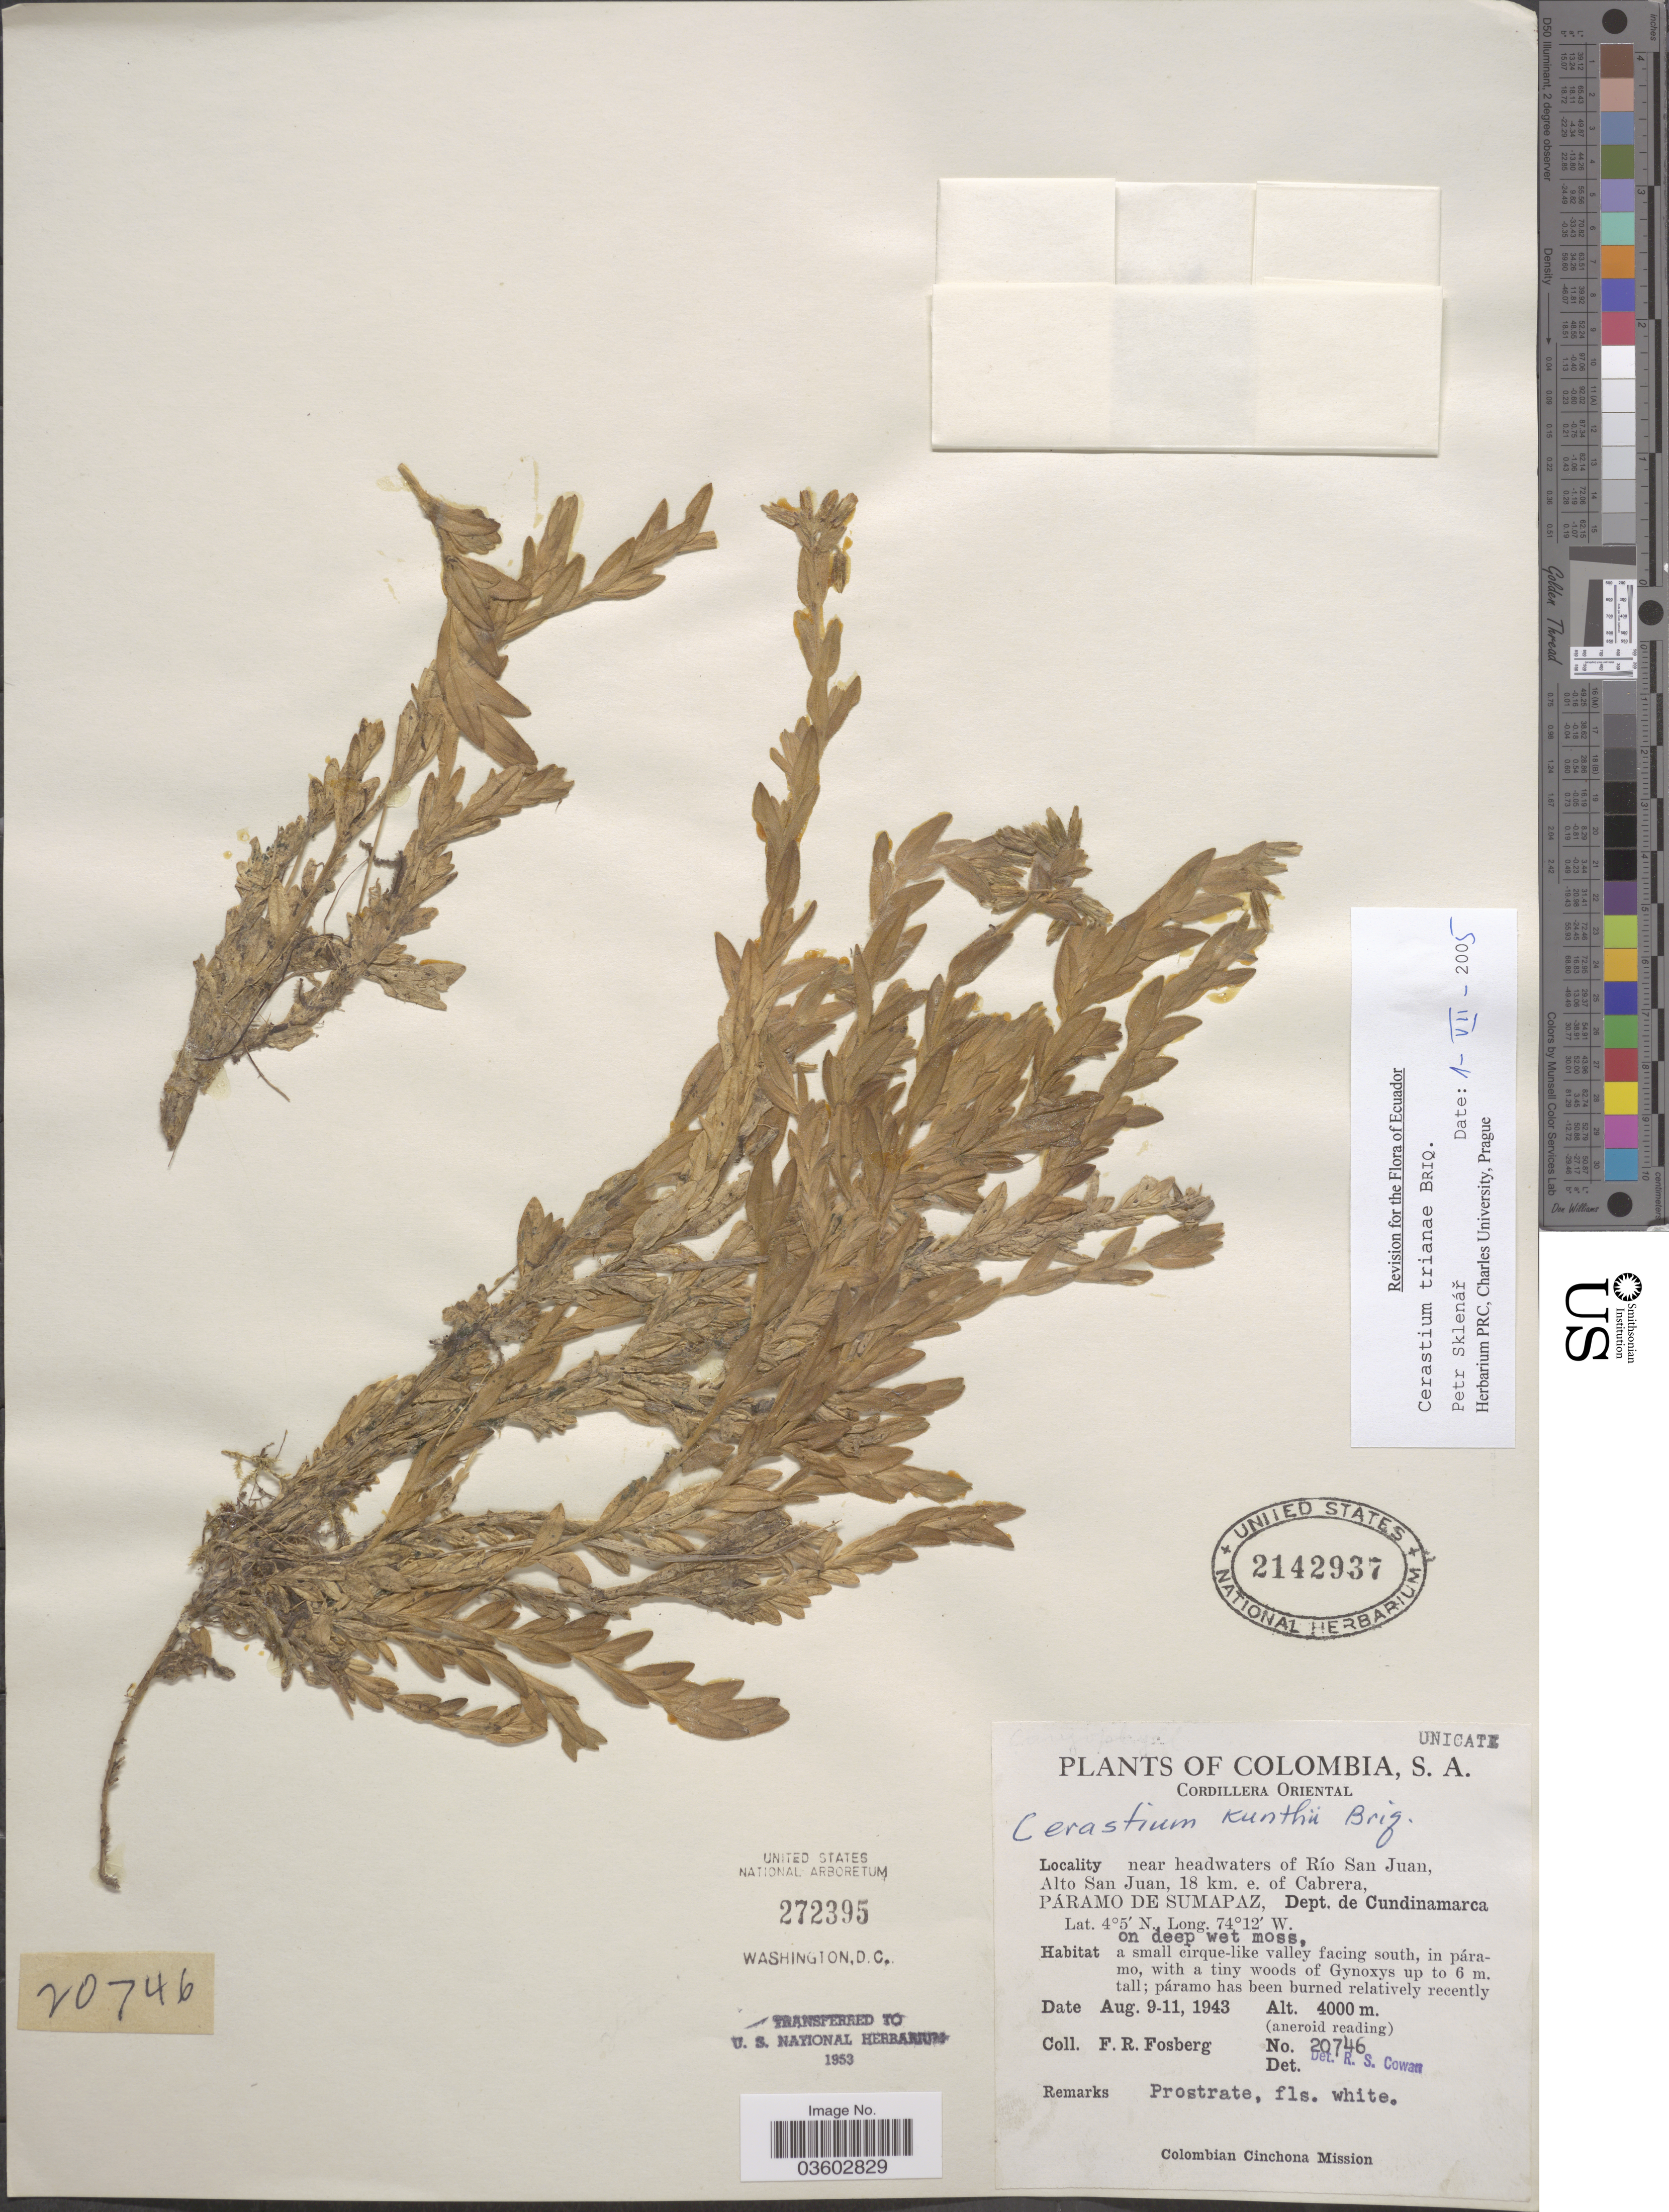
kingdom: Plantae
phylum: Tracheophyta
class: Magnoliopsida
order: Caryophyllales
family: Caryophyllaceae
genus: Cerastium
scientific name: Cerastium trianae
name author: Briq.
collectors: F. R. Fosberg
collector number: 20746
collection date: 1943-08-09/1943-08-11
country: Colombia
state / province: Cundinamarca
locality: Cordillera Oriental. Near headwaters of Río San Juan, Alto San Juan, 18 km. e. of Cabrera, Páramo de Sumapaz, Dept. de Cundinamarca.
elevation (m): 4000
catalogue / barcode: US 2142937